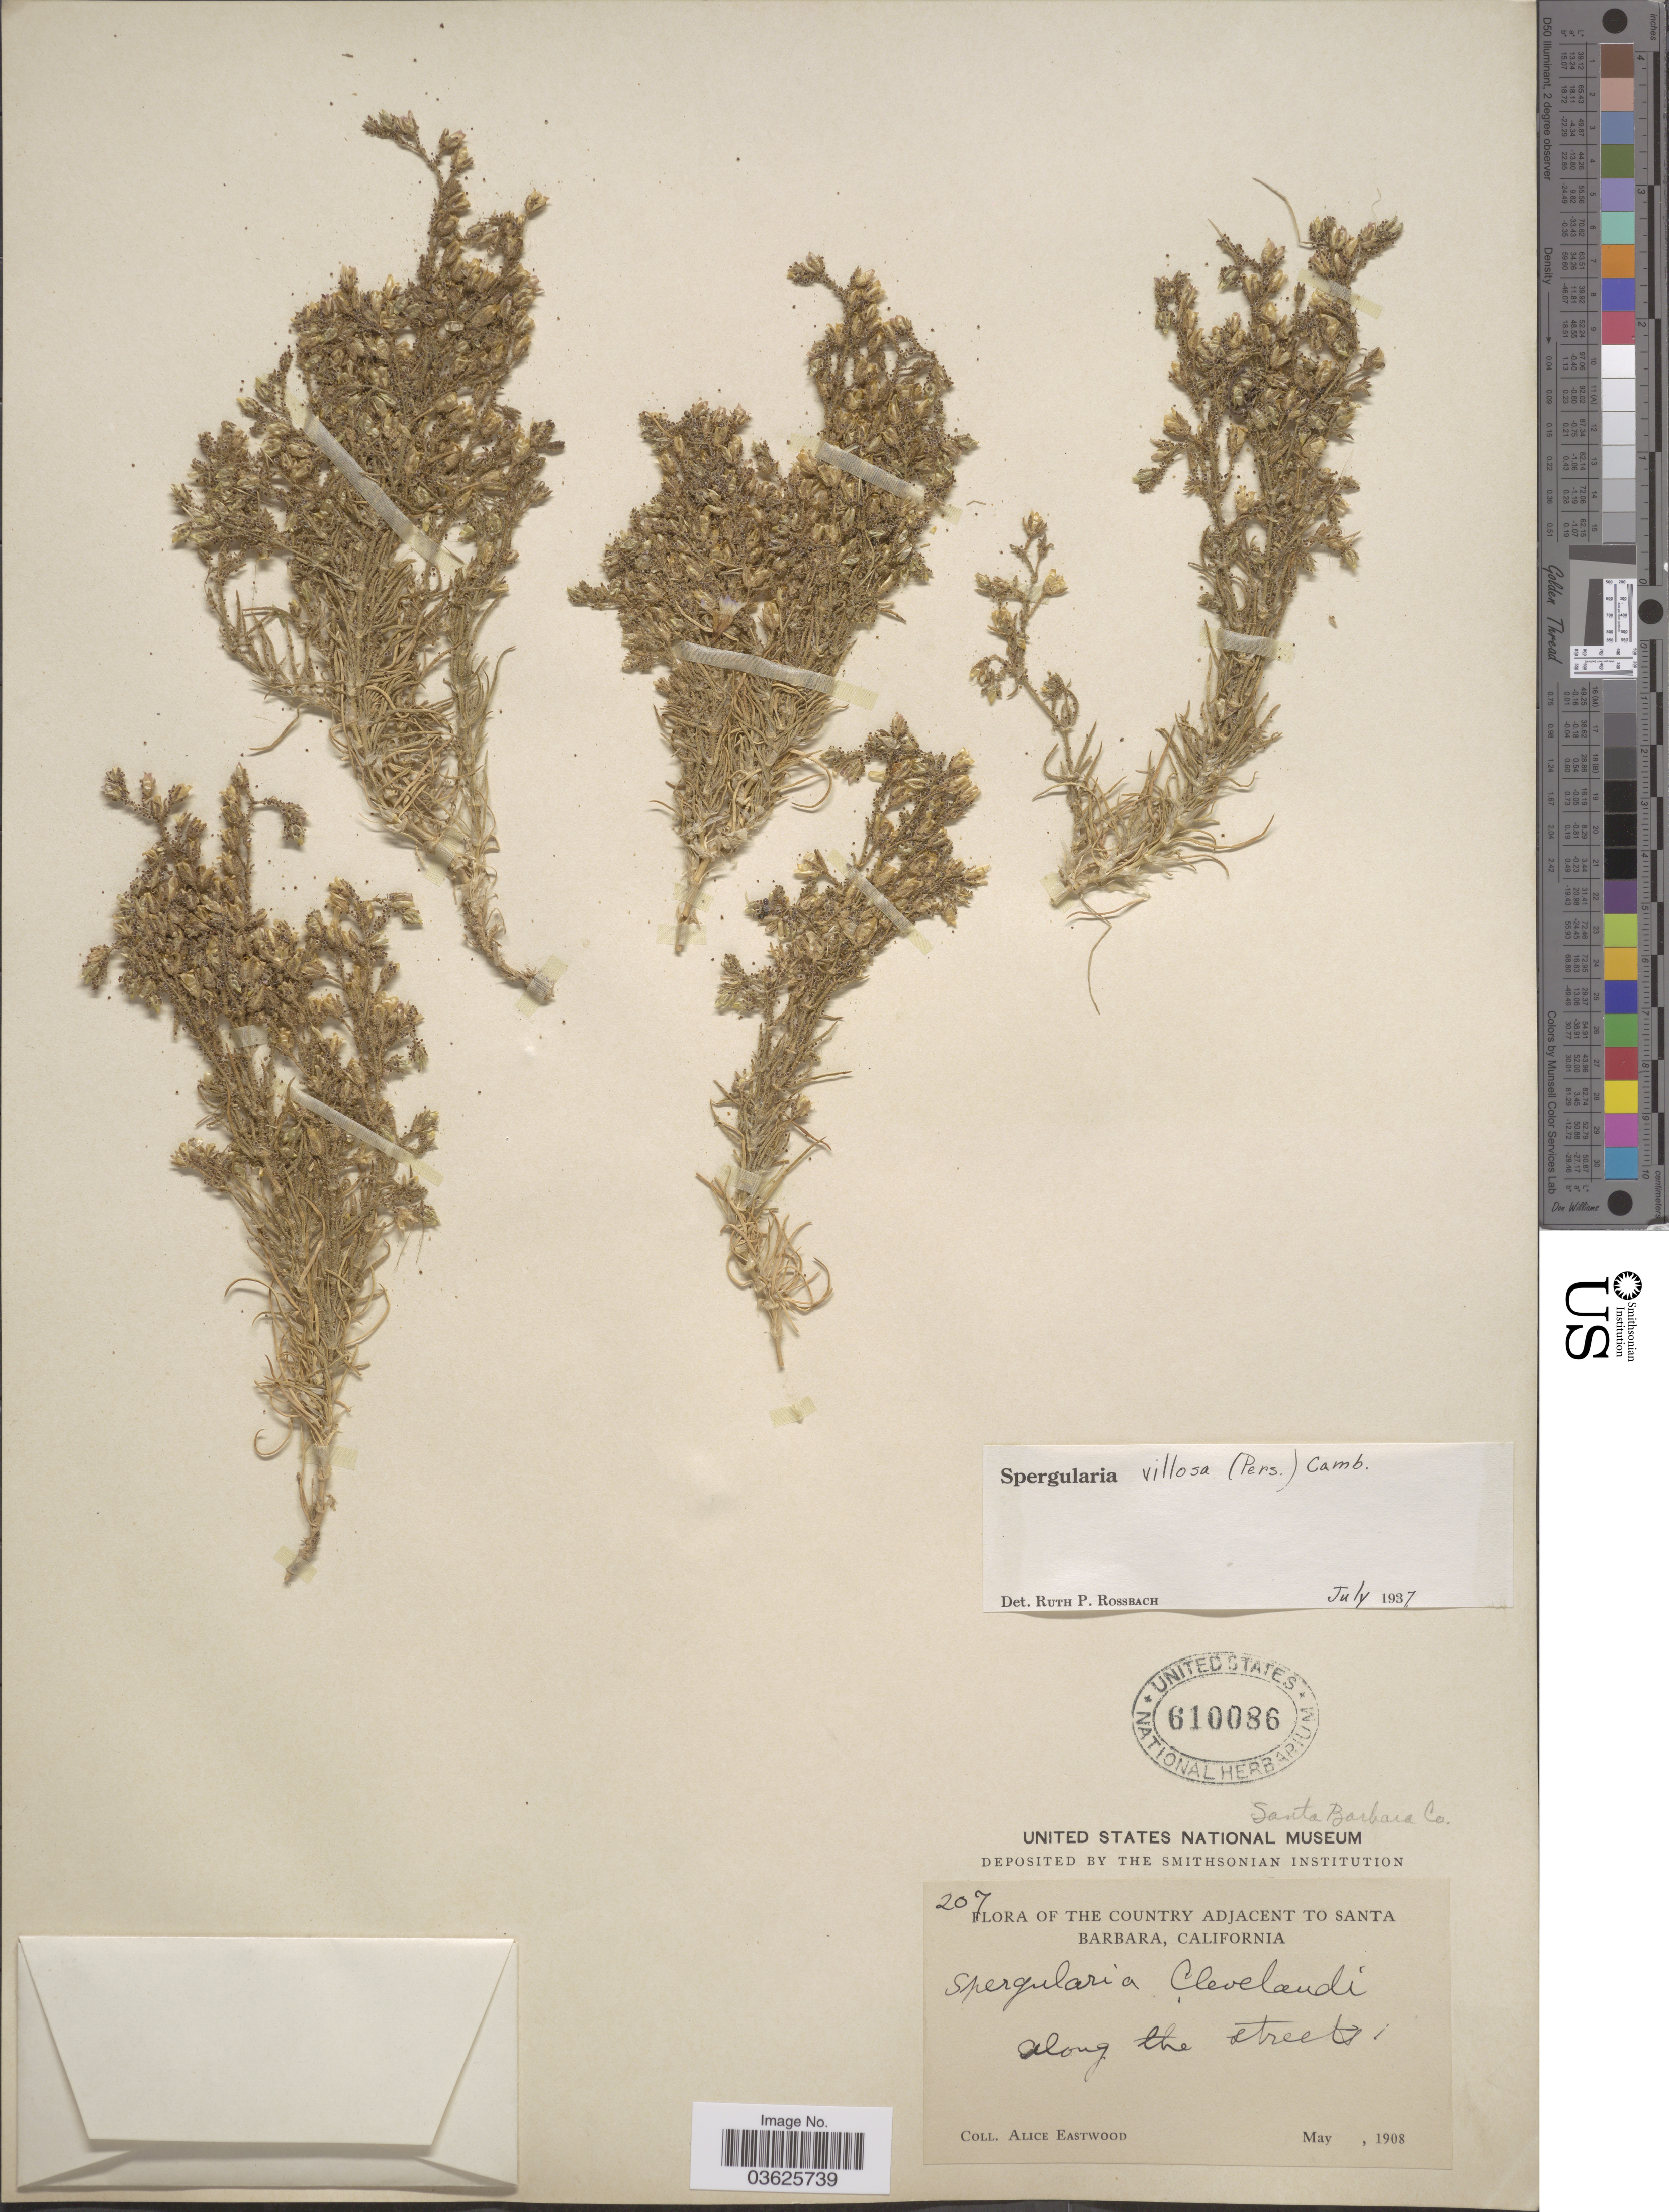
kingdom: Plantae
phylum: Tracheophyta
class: Magnoliopsida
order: Caryophyllales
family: Caryophyllaceae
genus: Spergularia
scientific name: Spergularia villosa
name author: (Pers.) Cambess.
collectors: A. Eastwood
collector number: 207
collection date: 1908-05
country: United States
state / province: California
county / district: Santa Barbara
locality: The Country adjacent to Santa Barbara. Along the streets. Santa Barbara Co.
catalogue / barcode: US 610086